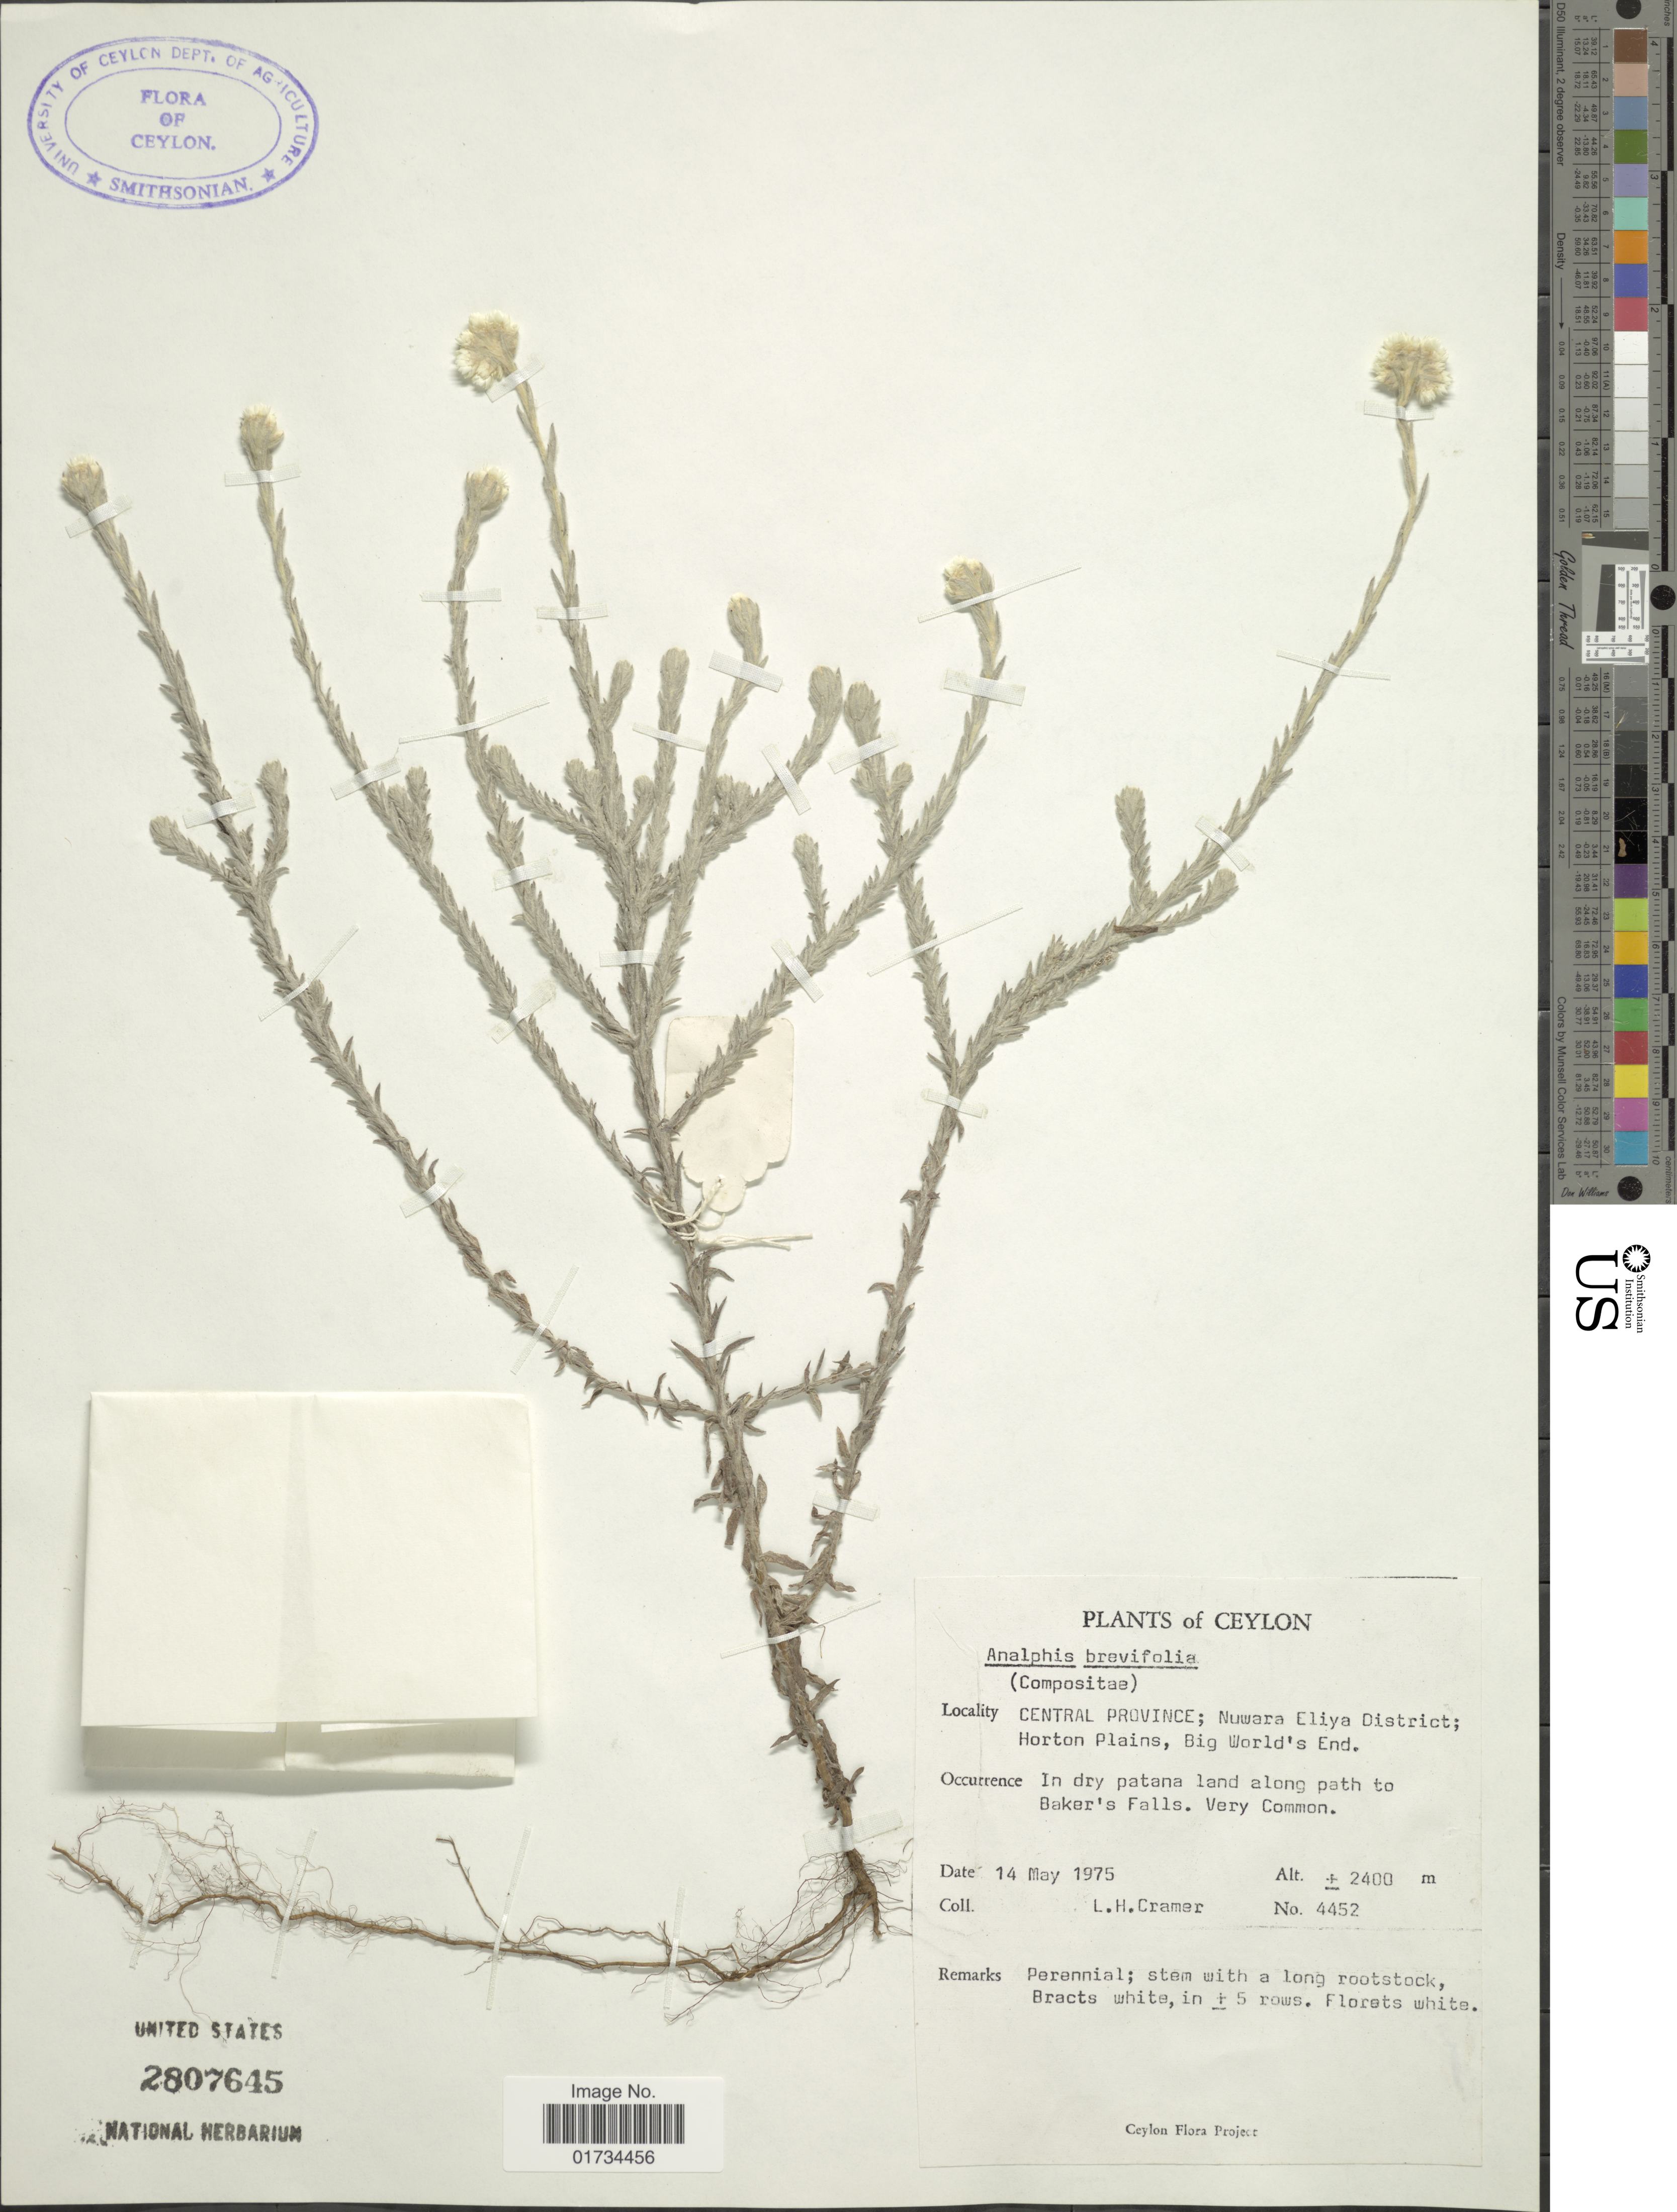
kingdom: Plantae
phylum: Tracheophyta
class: Magnoliopsida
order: Asterales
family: Asteraceae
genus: Anaphalis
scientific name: Anaphalis brevifolia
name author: DC.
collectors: L. H. Cramer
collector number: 4452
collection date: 1975-05-14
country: Sri Lanka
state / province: Central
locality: Ceylon. Central Province; Nuwara Eliya District; Horton Plains, Big World's End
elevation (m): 2400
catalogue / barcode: US 2807645